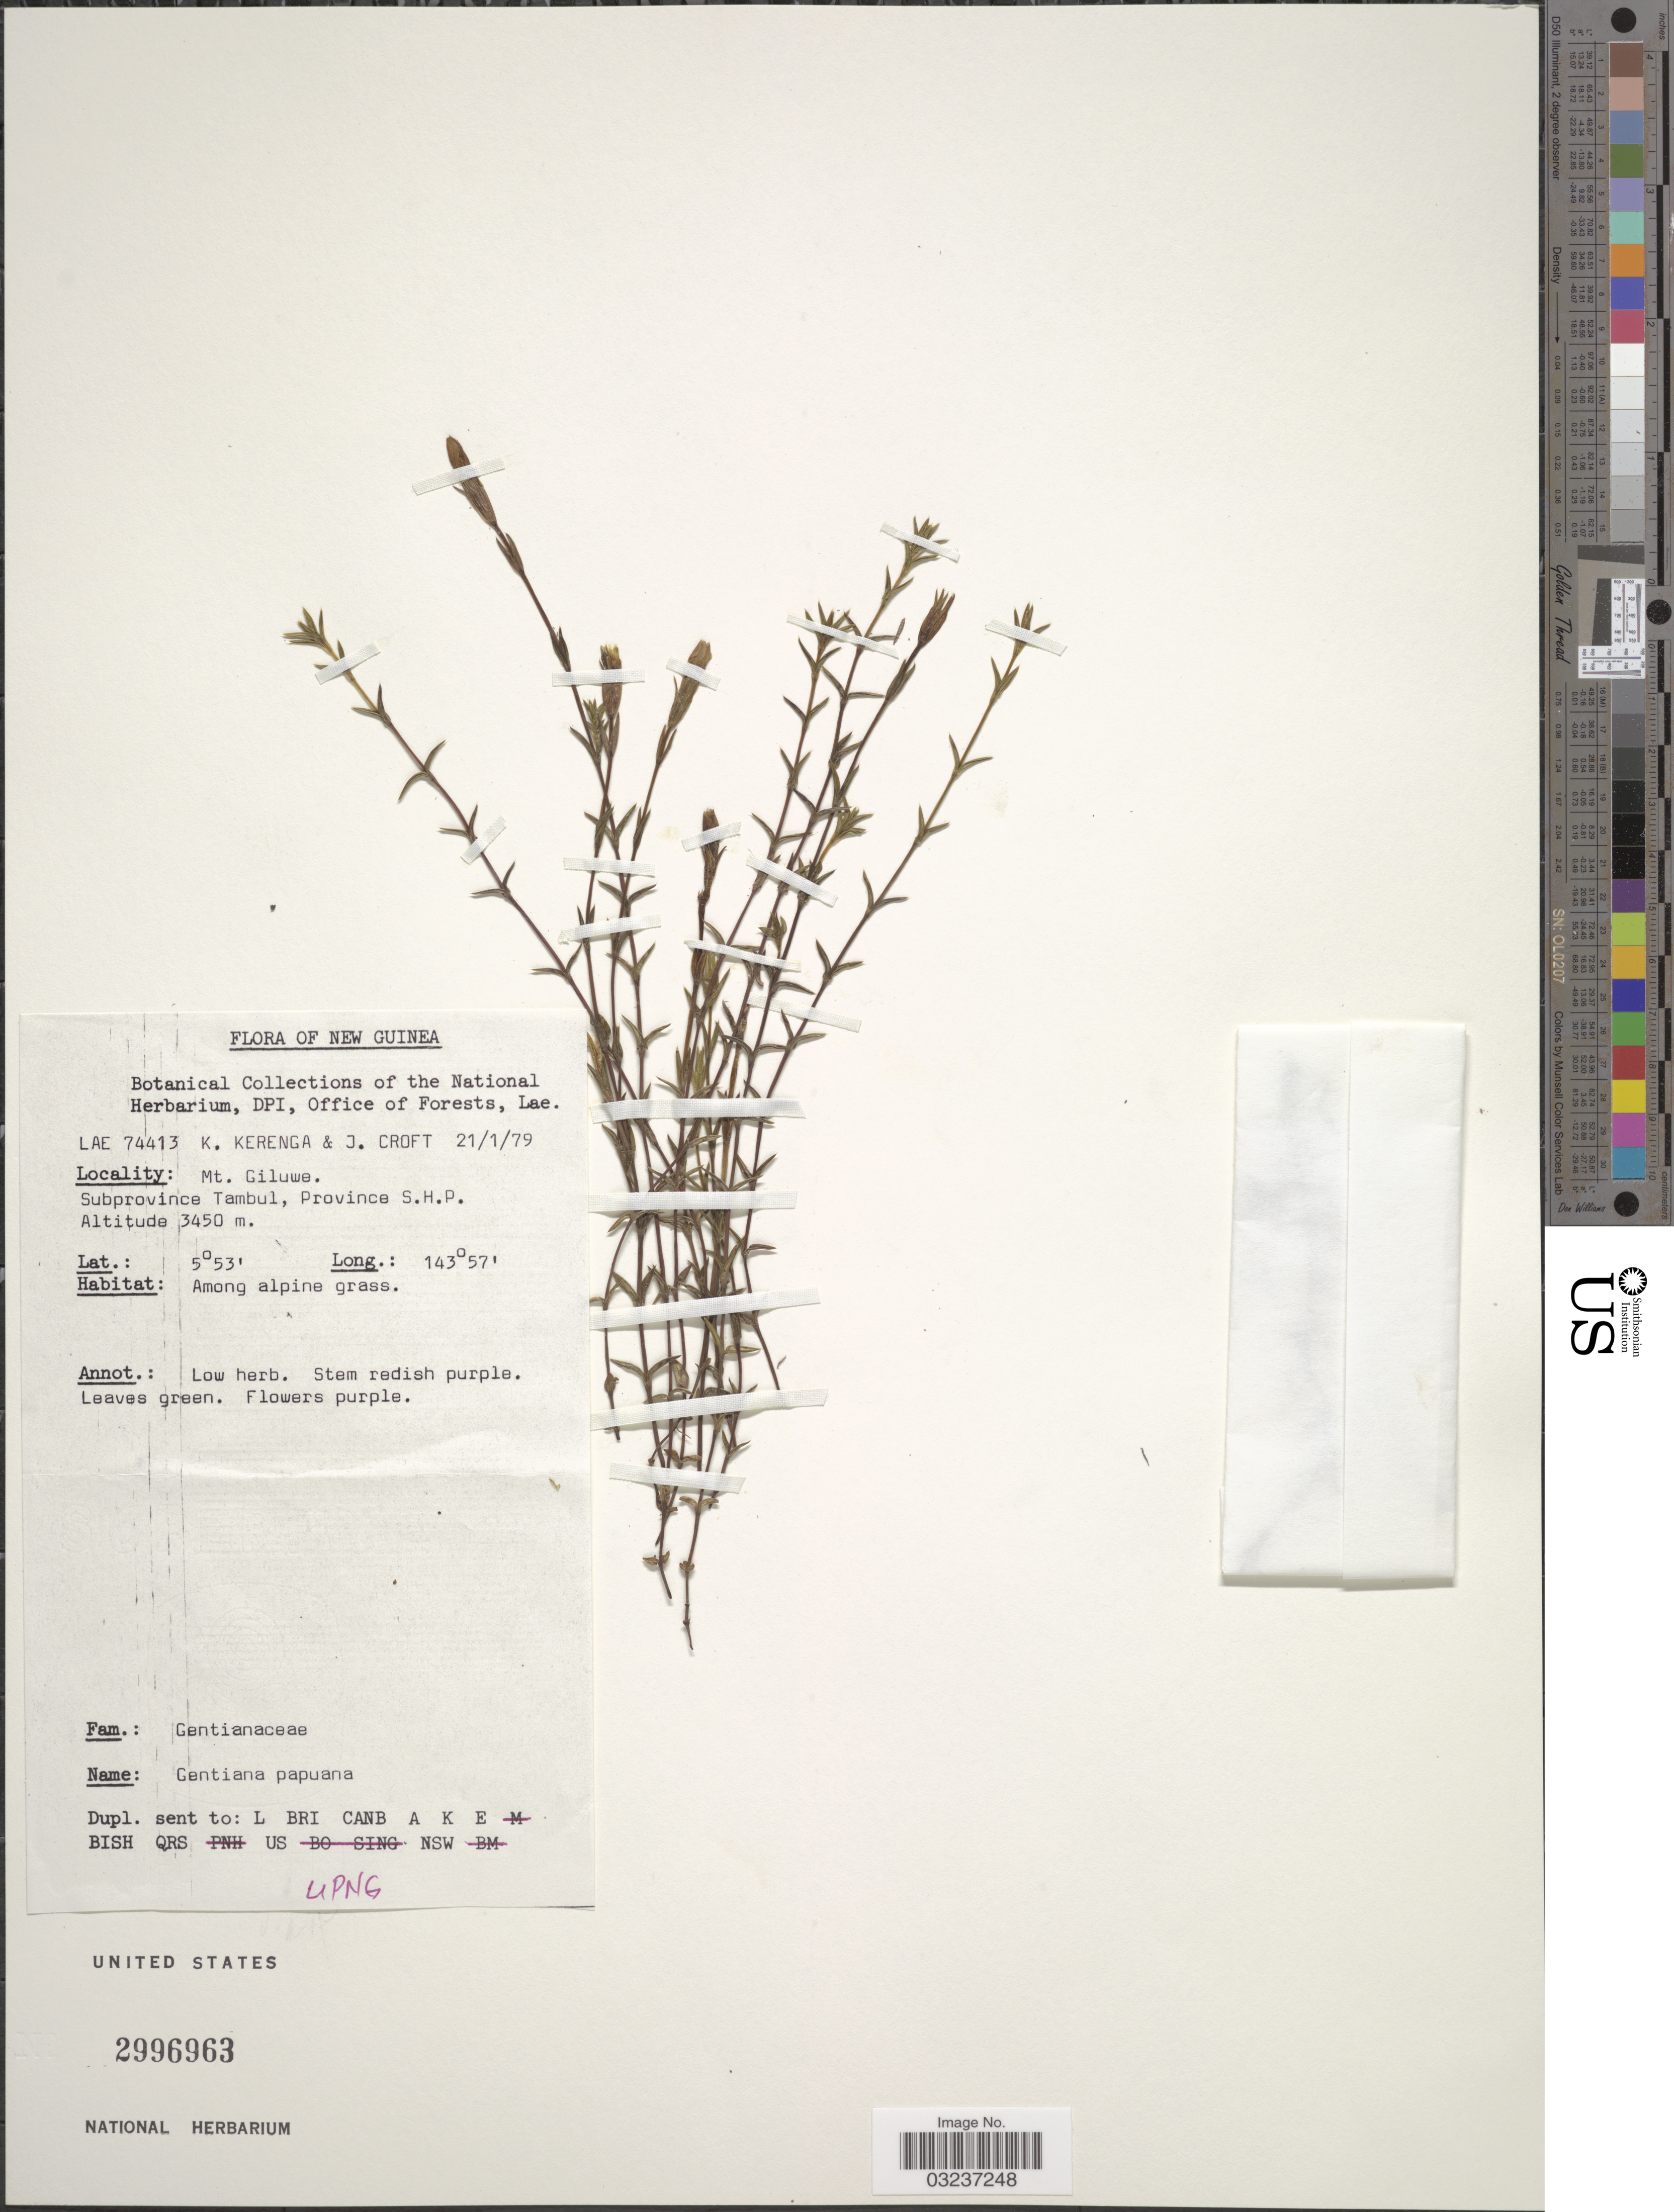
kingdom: Plantae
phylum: Tracheophyta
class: Magnoliopsida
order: Gentianales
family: Gentianaceae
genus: Gentiana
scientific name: Gentiana papuana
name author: P. Royen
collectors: K. Kerenga & J. Croft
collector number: LAE 74413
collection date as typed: Transcribed d/m/y: 21/1/79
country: Papua New Guinea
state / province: Southern Highlands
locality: New Guinea. Mt. Giluwe. Subprovince Tambul, Province S. H. P.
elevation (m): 3450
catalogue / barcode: US 2996963